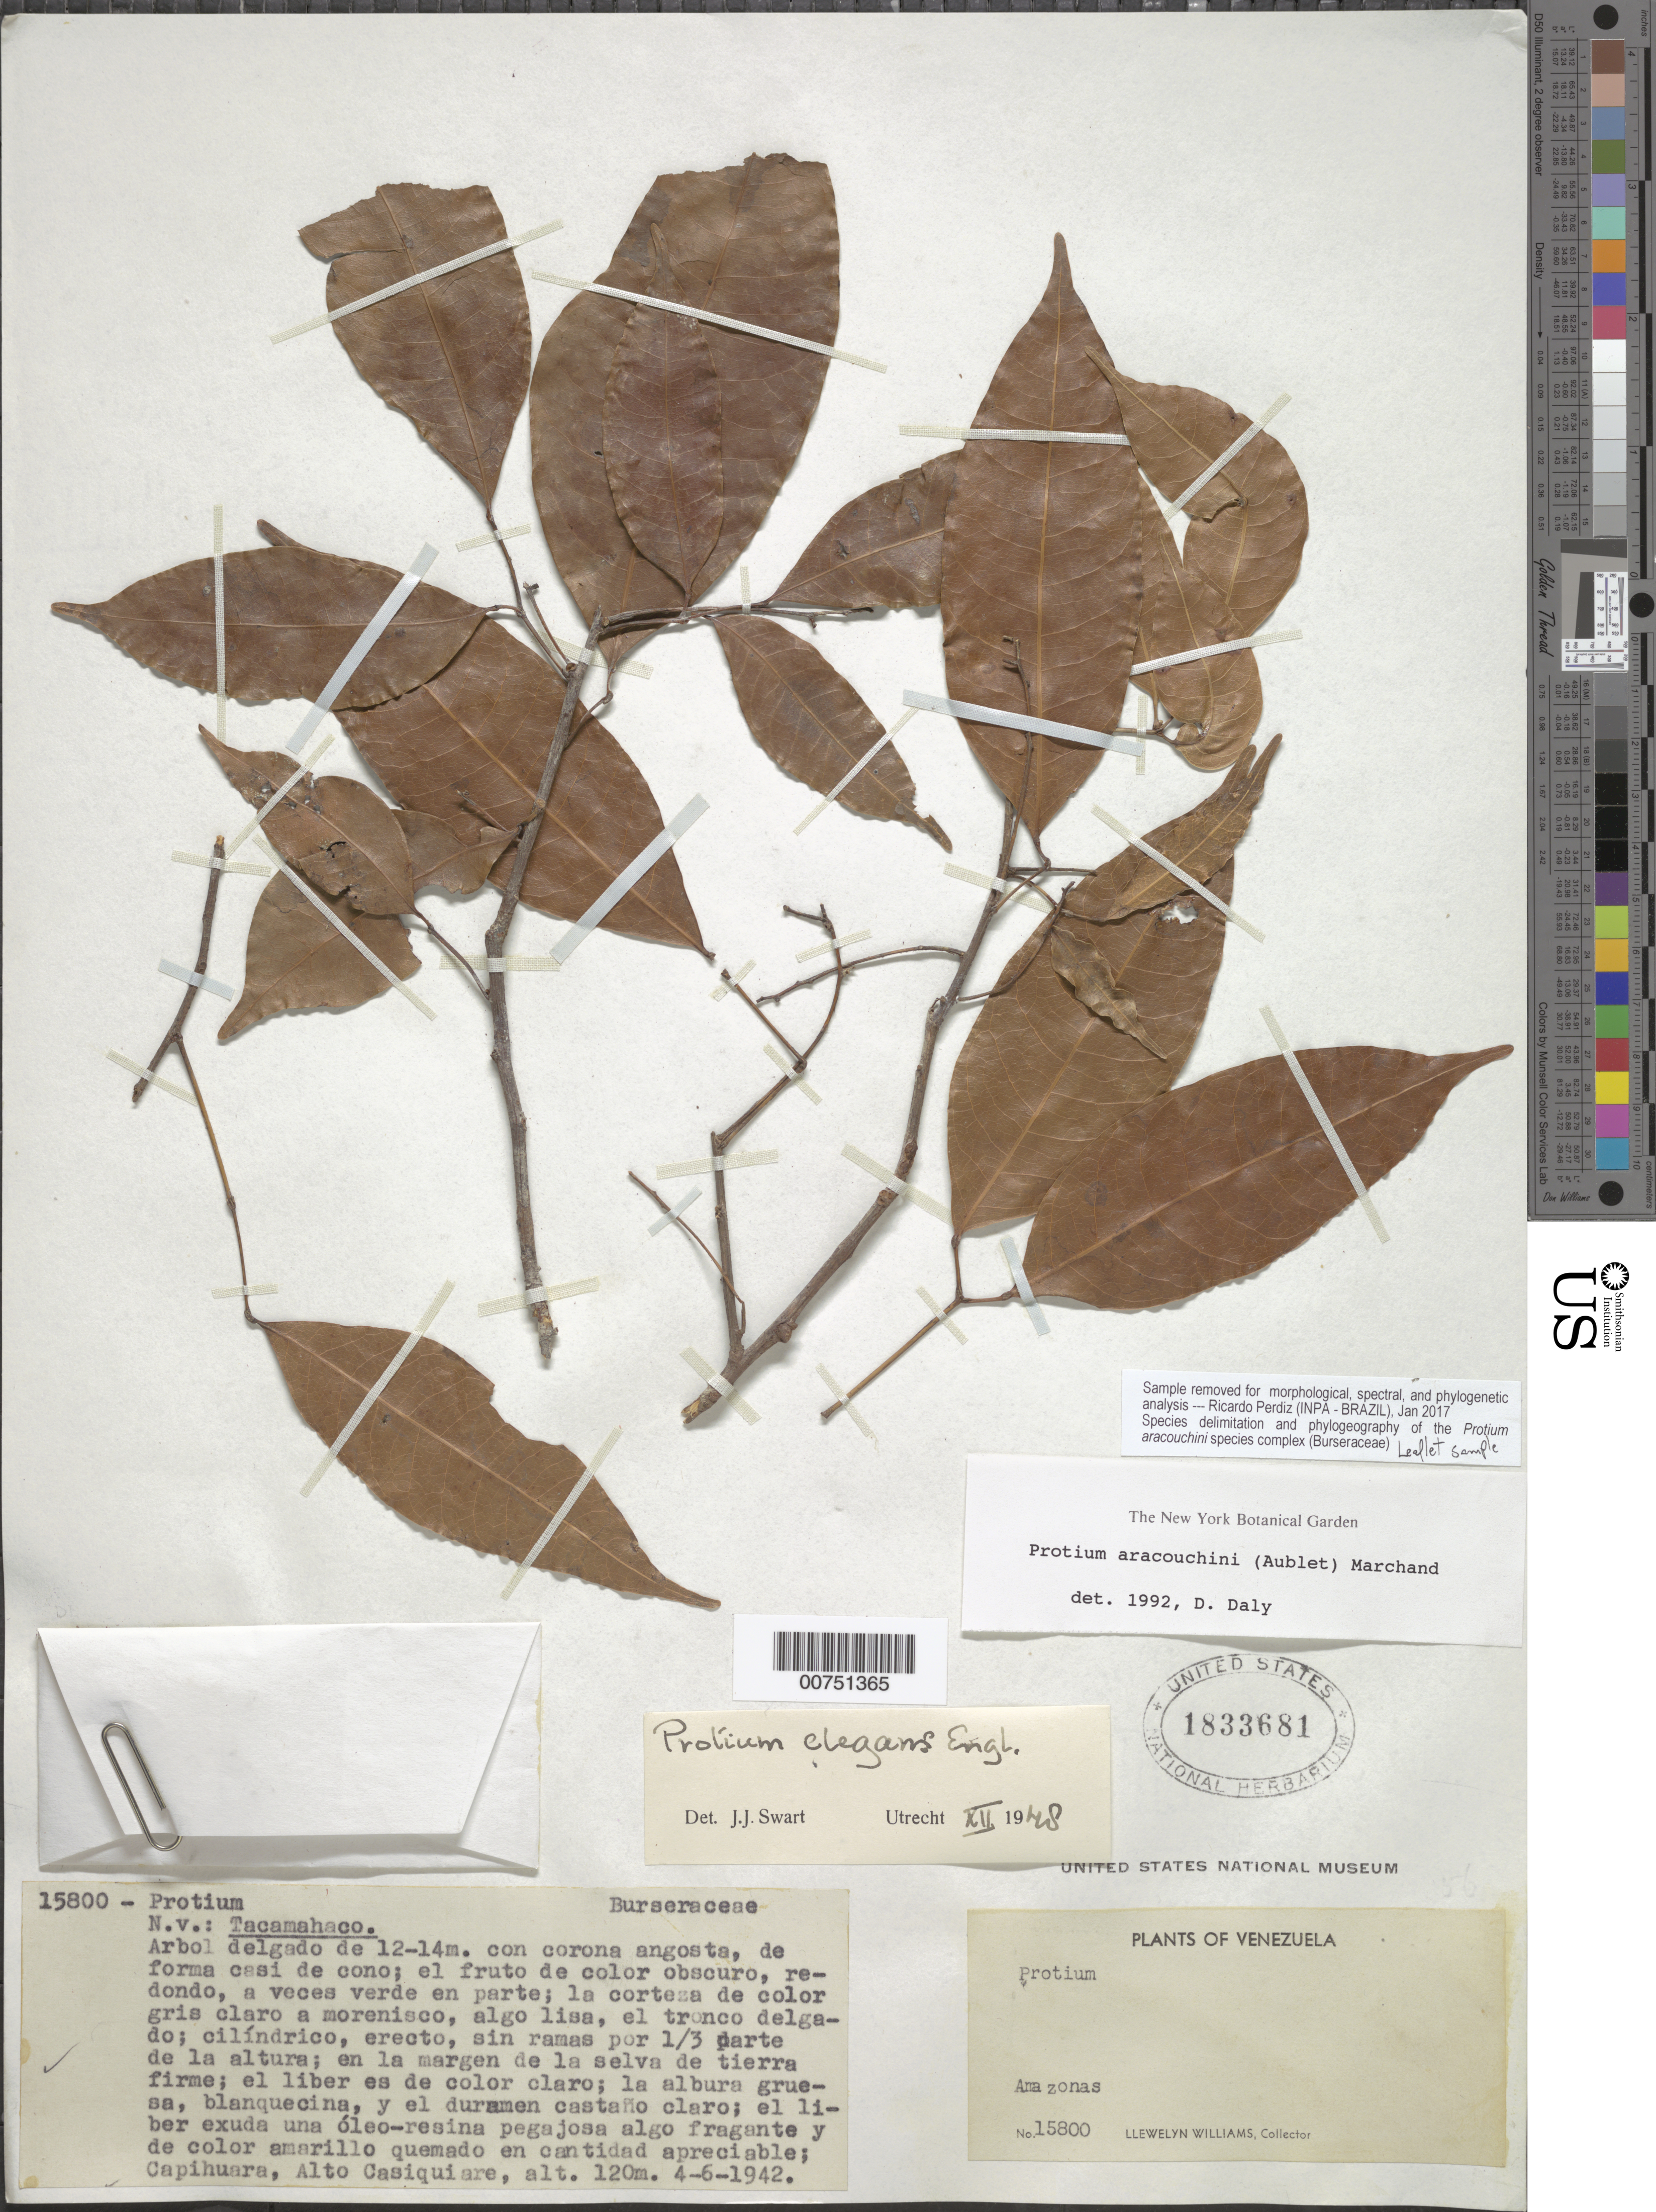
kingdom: Plantae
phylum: Tracheophyta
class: Magnoliopsida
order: Sapindales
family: Burseraceae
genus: Protium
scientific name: Protium aracouchini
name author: (Aubl.) Marchand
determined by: Daly, D. C.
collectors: Ll. Williams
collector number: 15800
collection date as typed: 4-Jun-42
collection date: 1942-06-04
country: Venezuela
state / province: Amazonas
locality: Caño Macasí, Capihuara, Alto Casiquiare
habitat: Margen ade la selve terra firme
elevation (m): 120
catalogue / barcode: US 1833681